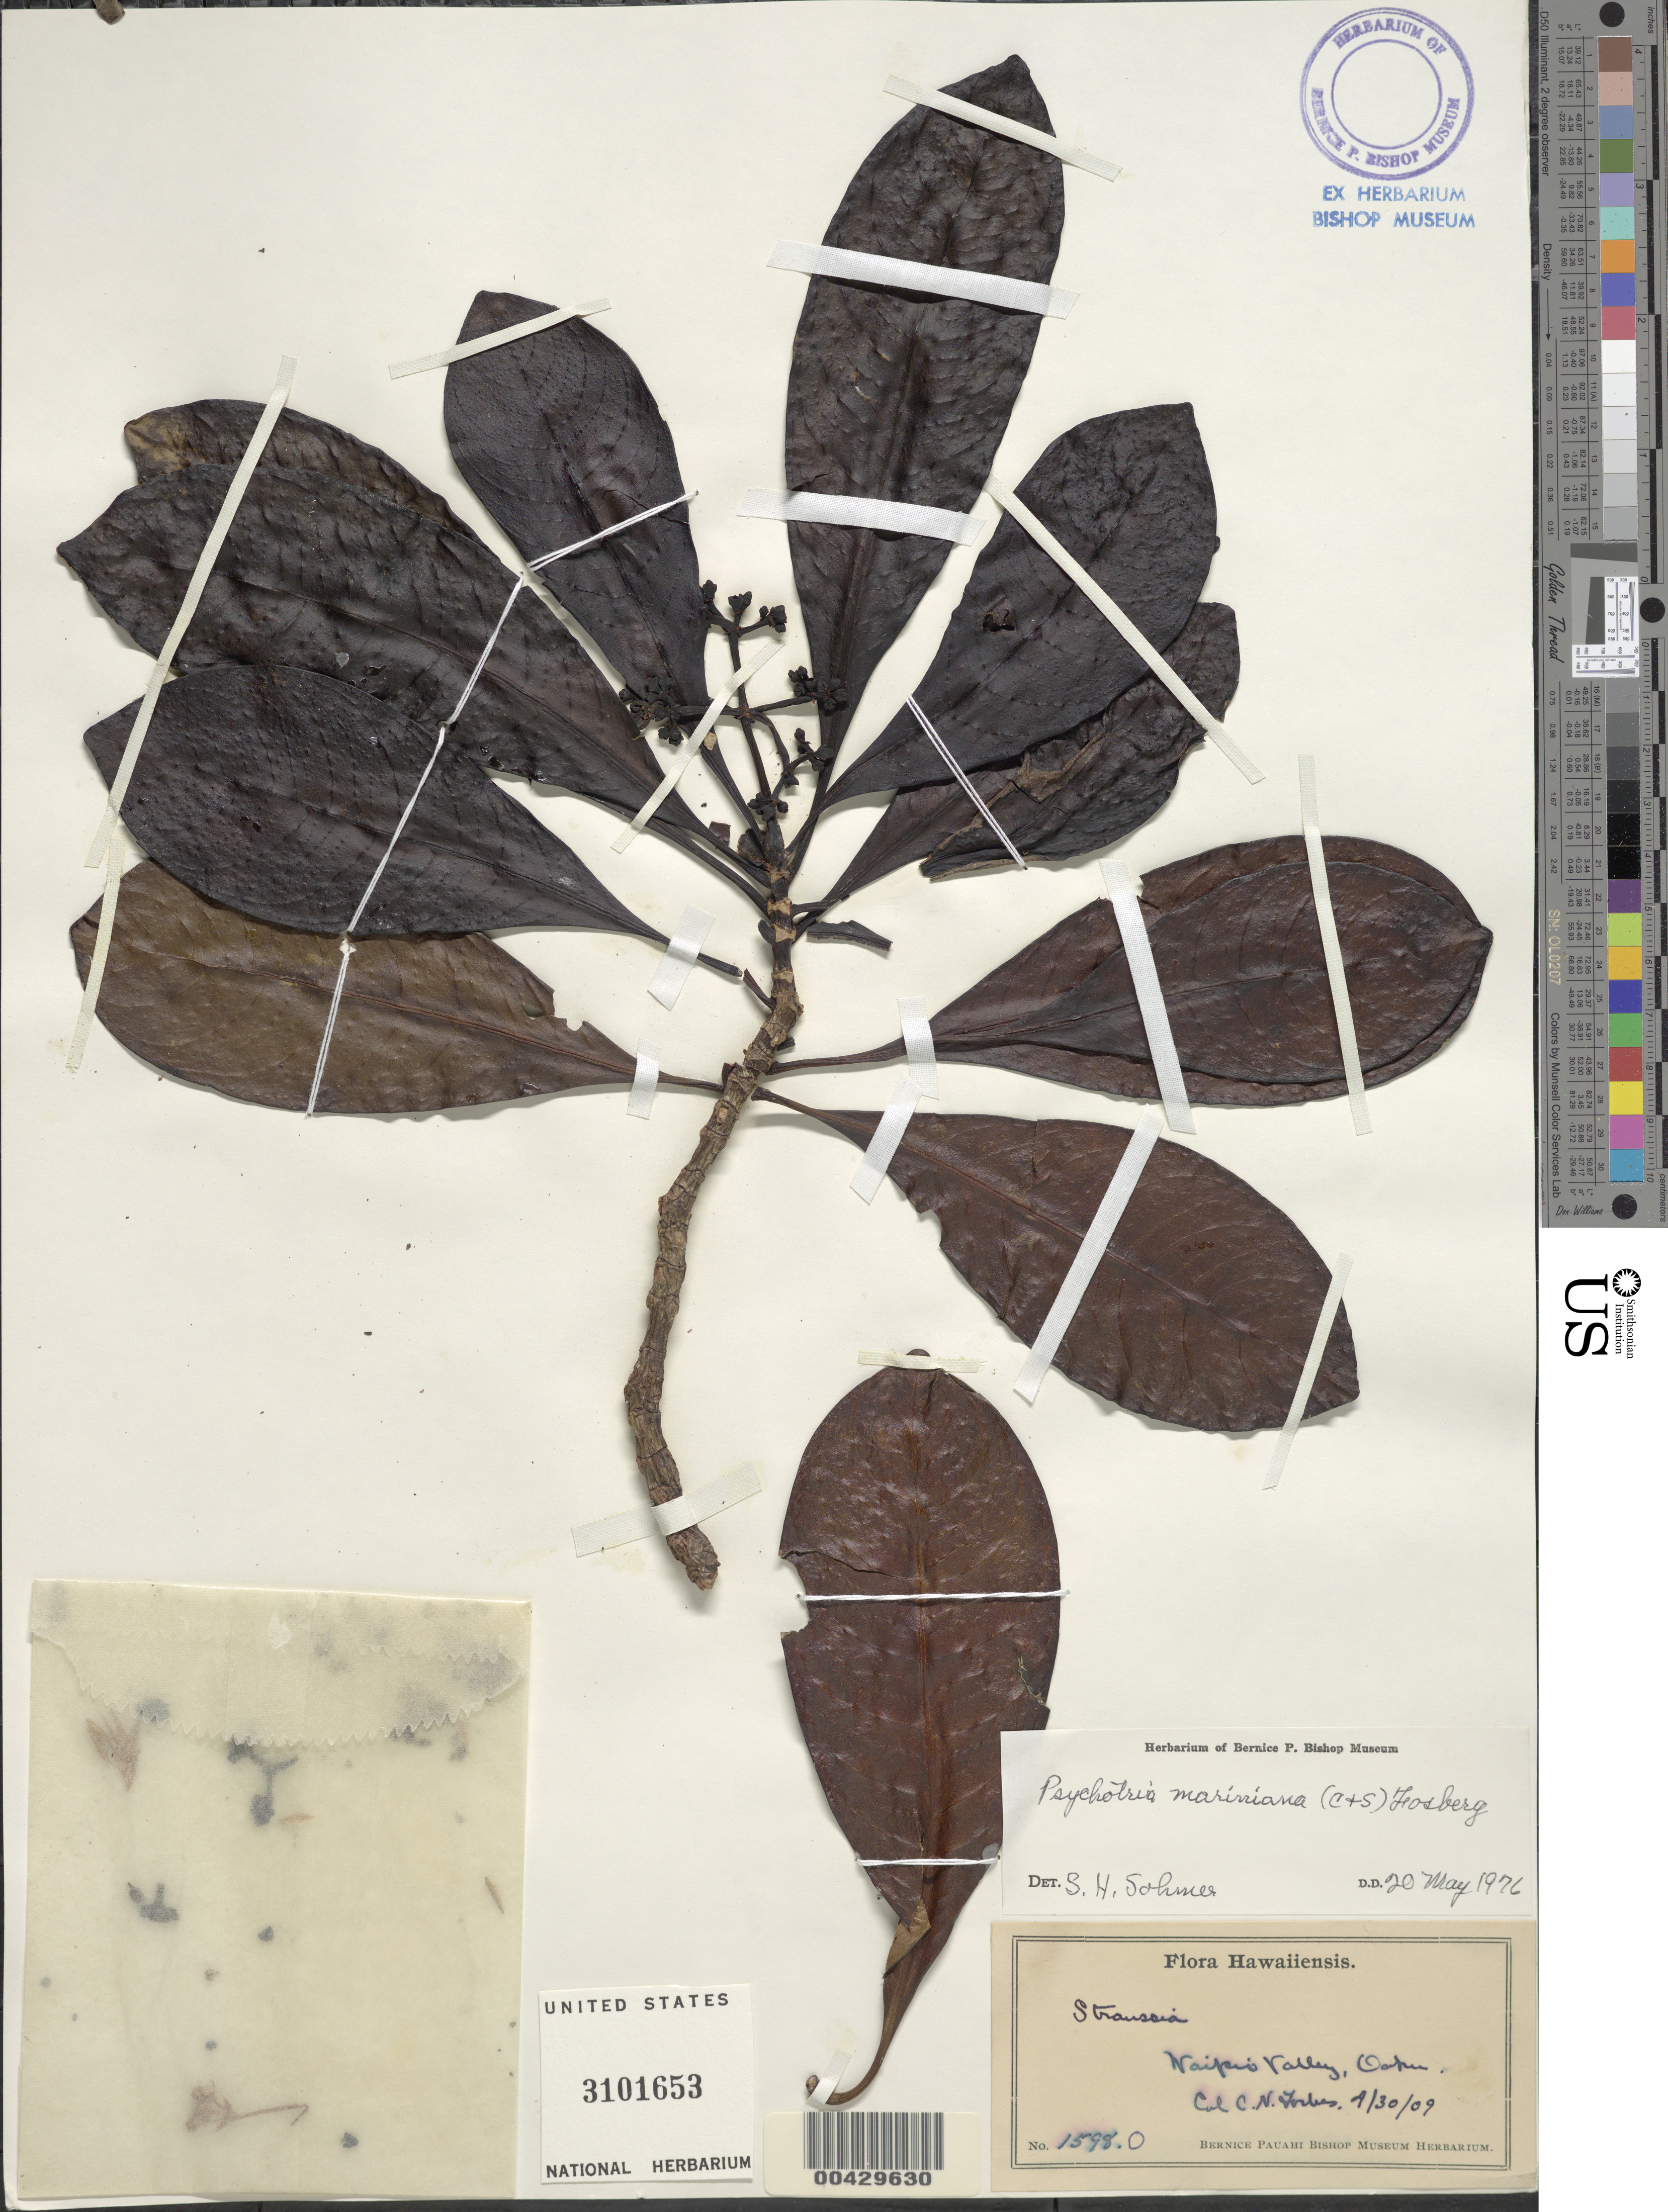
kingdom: Plantae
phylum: Tracheophyta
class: Magnoliopsida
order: Gentianales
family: Rubiaceae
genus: Psychotria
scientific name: Psychotria mariniana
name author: (Cham. & Schltdl.) Fosberg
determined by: Sohmer, S. H.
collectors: C. N. Forbes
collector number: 1598.O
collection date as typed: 30 Apr 1909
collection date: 1909-04-30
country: United States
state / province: Hawaii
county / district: Honolulu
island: Oahu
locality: Waipio Valley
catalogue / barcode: US 3101653